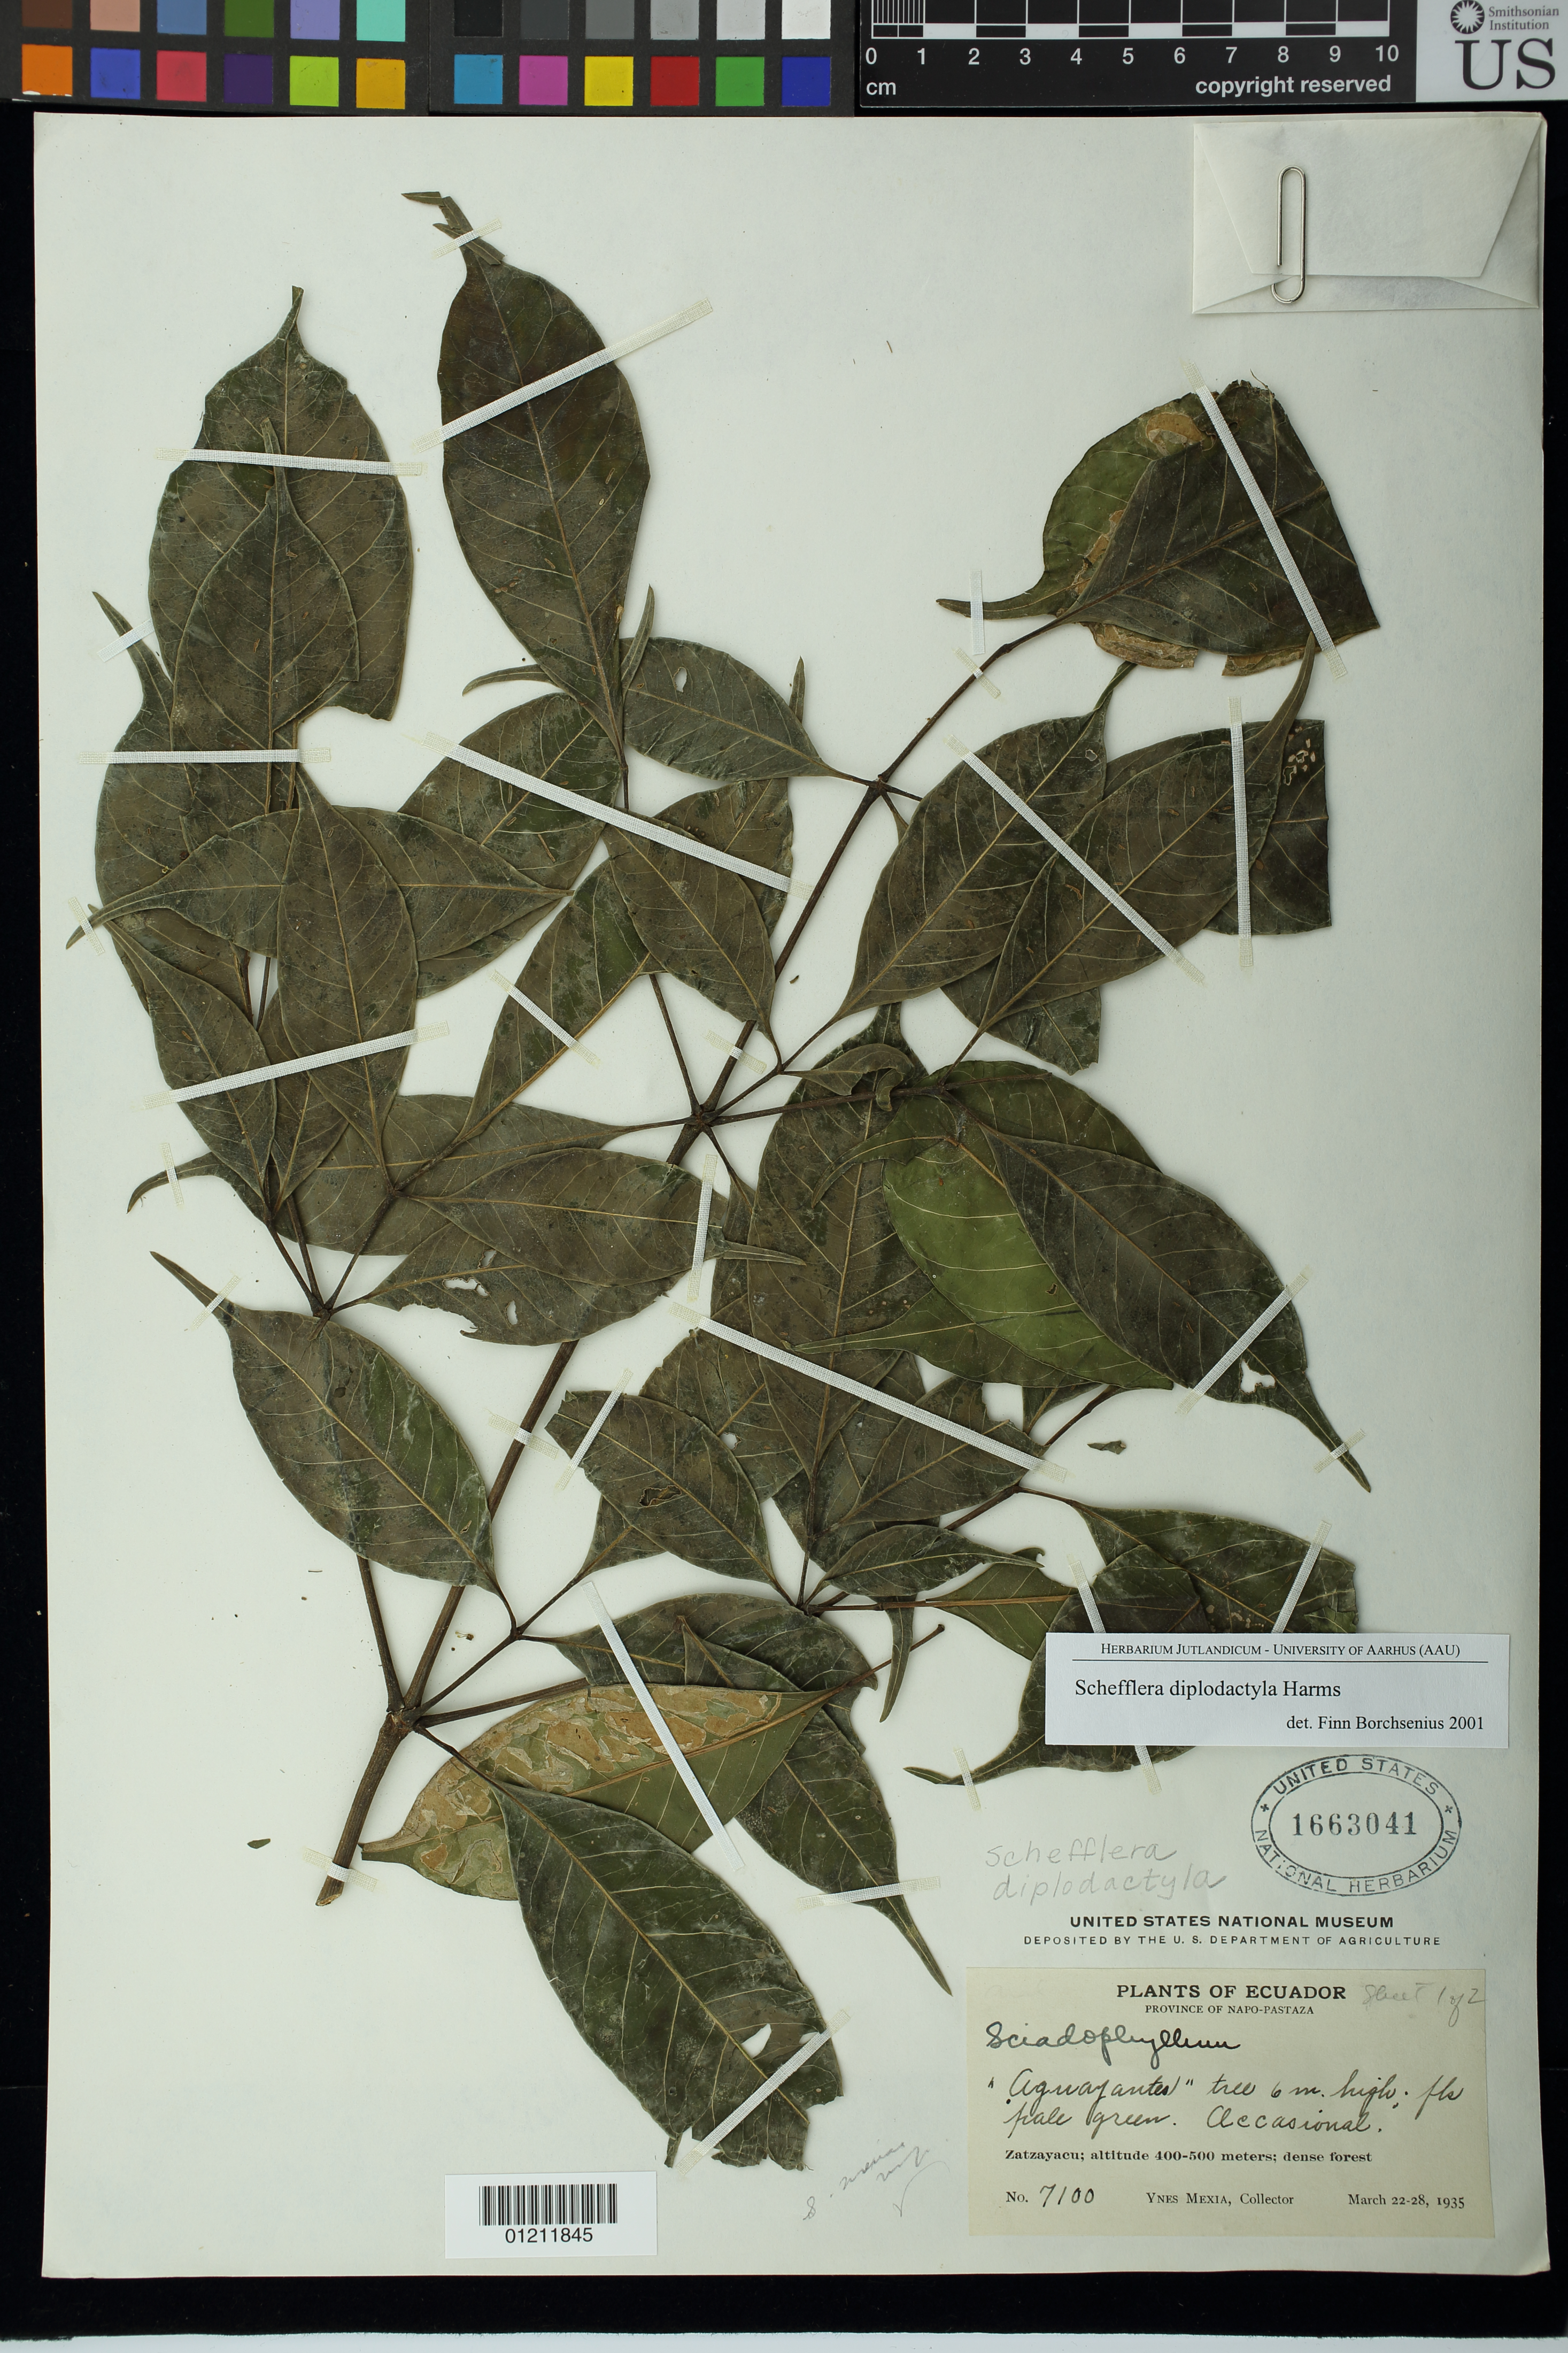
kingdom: Plantae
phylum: Tracheophyta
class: Magnoliopsida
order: Apiales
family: Araliaceae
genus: Schefflera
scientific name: Schefflera diplodactyla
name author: Harms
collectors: Y. Mexia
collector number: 7100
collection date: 1935-03-22/1935-03-28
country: Ecuador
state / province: Napo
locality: Province of Napo-Pastaza. Zatzayacu; dense forest.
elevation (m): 400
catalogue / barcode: US 1663041